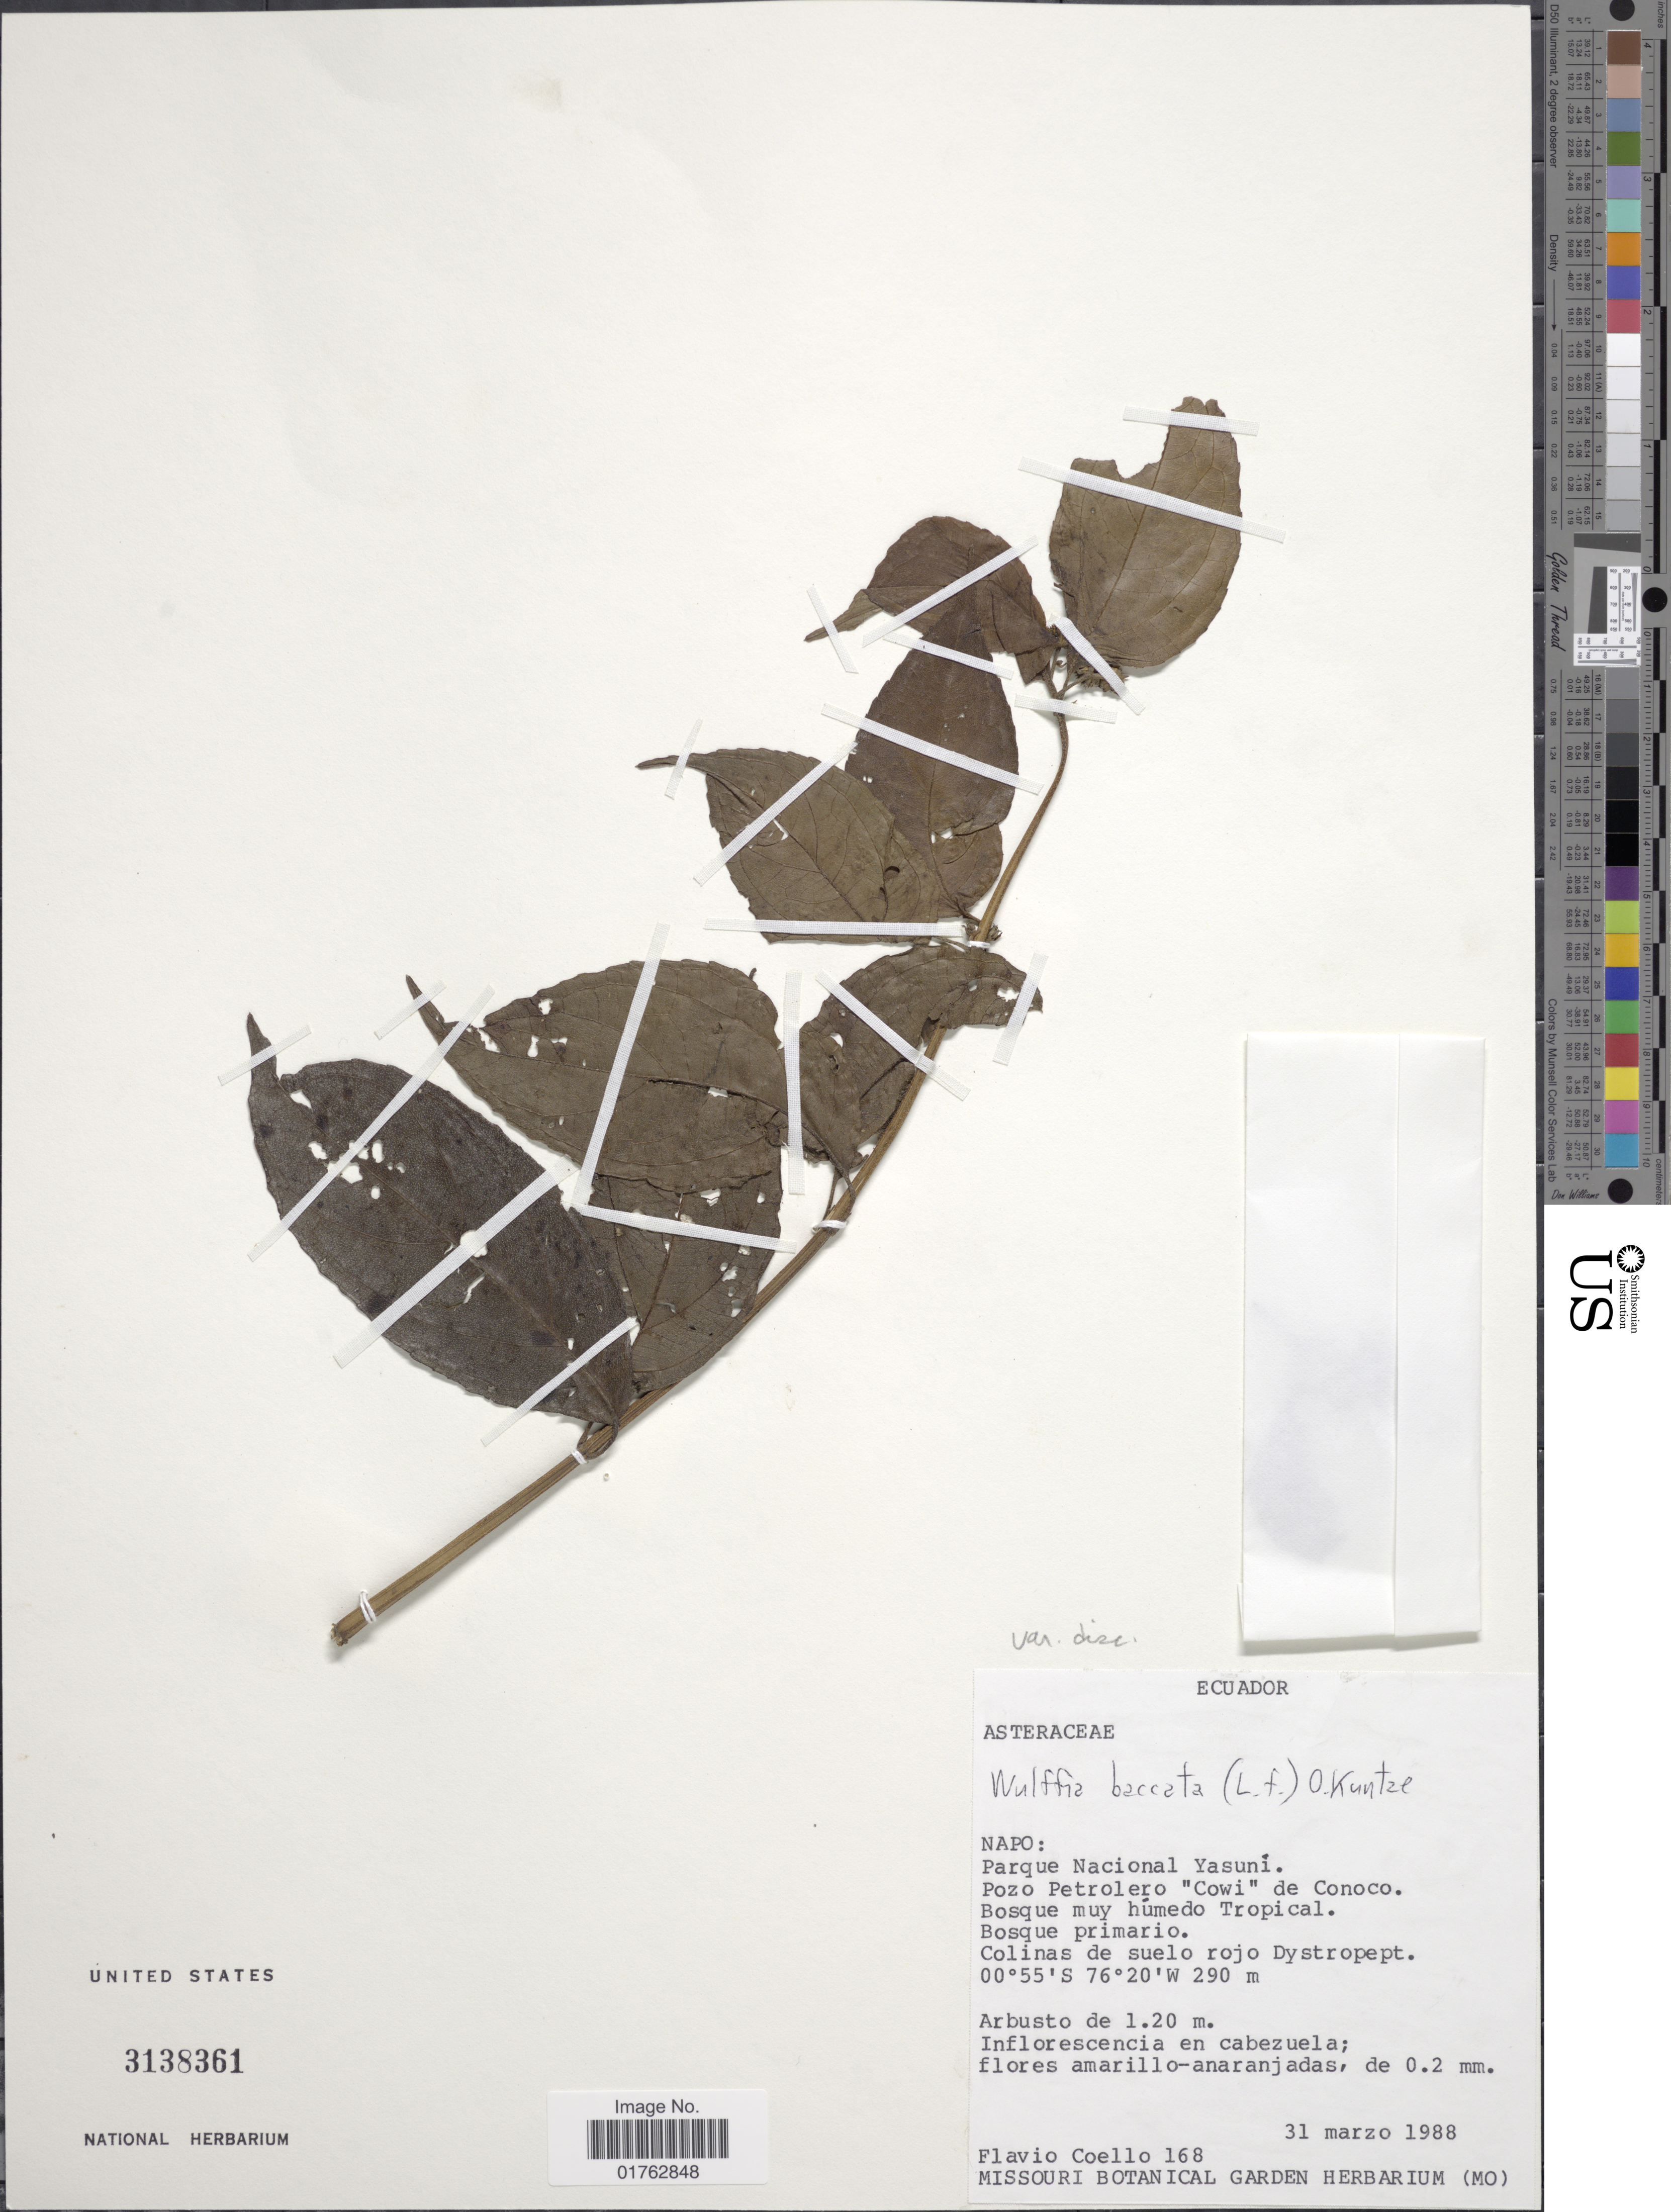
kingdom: Plantae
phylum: Tracheophyta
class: Magnoliopsida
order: Asterales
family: Asteraceae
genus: Wulffia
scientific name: Wulffia baccata var. discoidea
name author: S.F. Blake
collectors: F. Coello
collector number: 168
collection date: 1988-03-31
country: Ecuador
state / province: Napo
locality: Parque Nacional Yasuni, Pozo Petrolero "Cowi" de Conoco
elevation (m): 290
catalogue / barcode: US 3138361